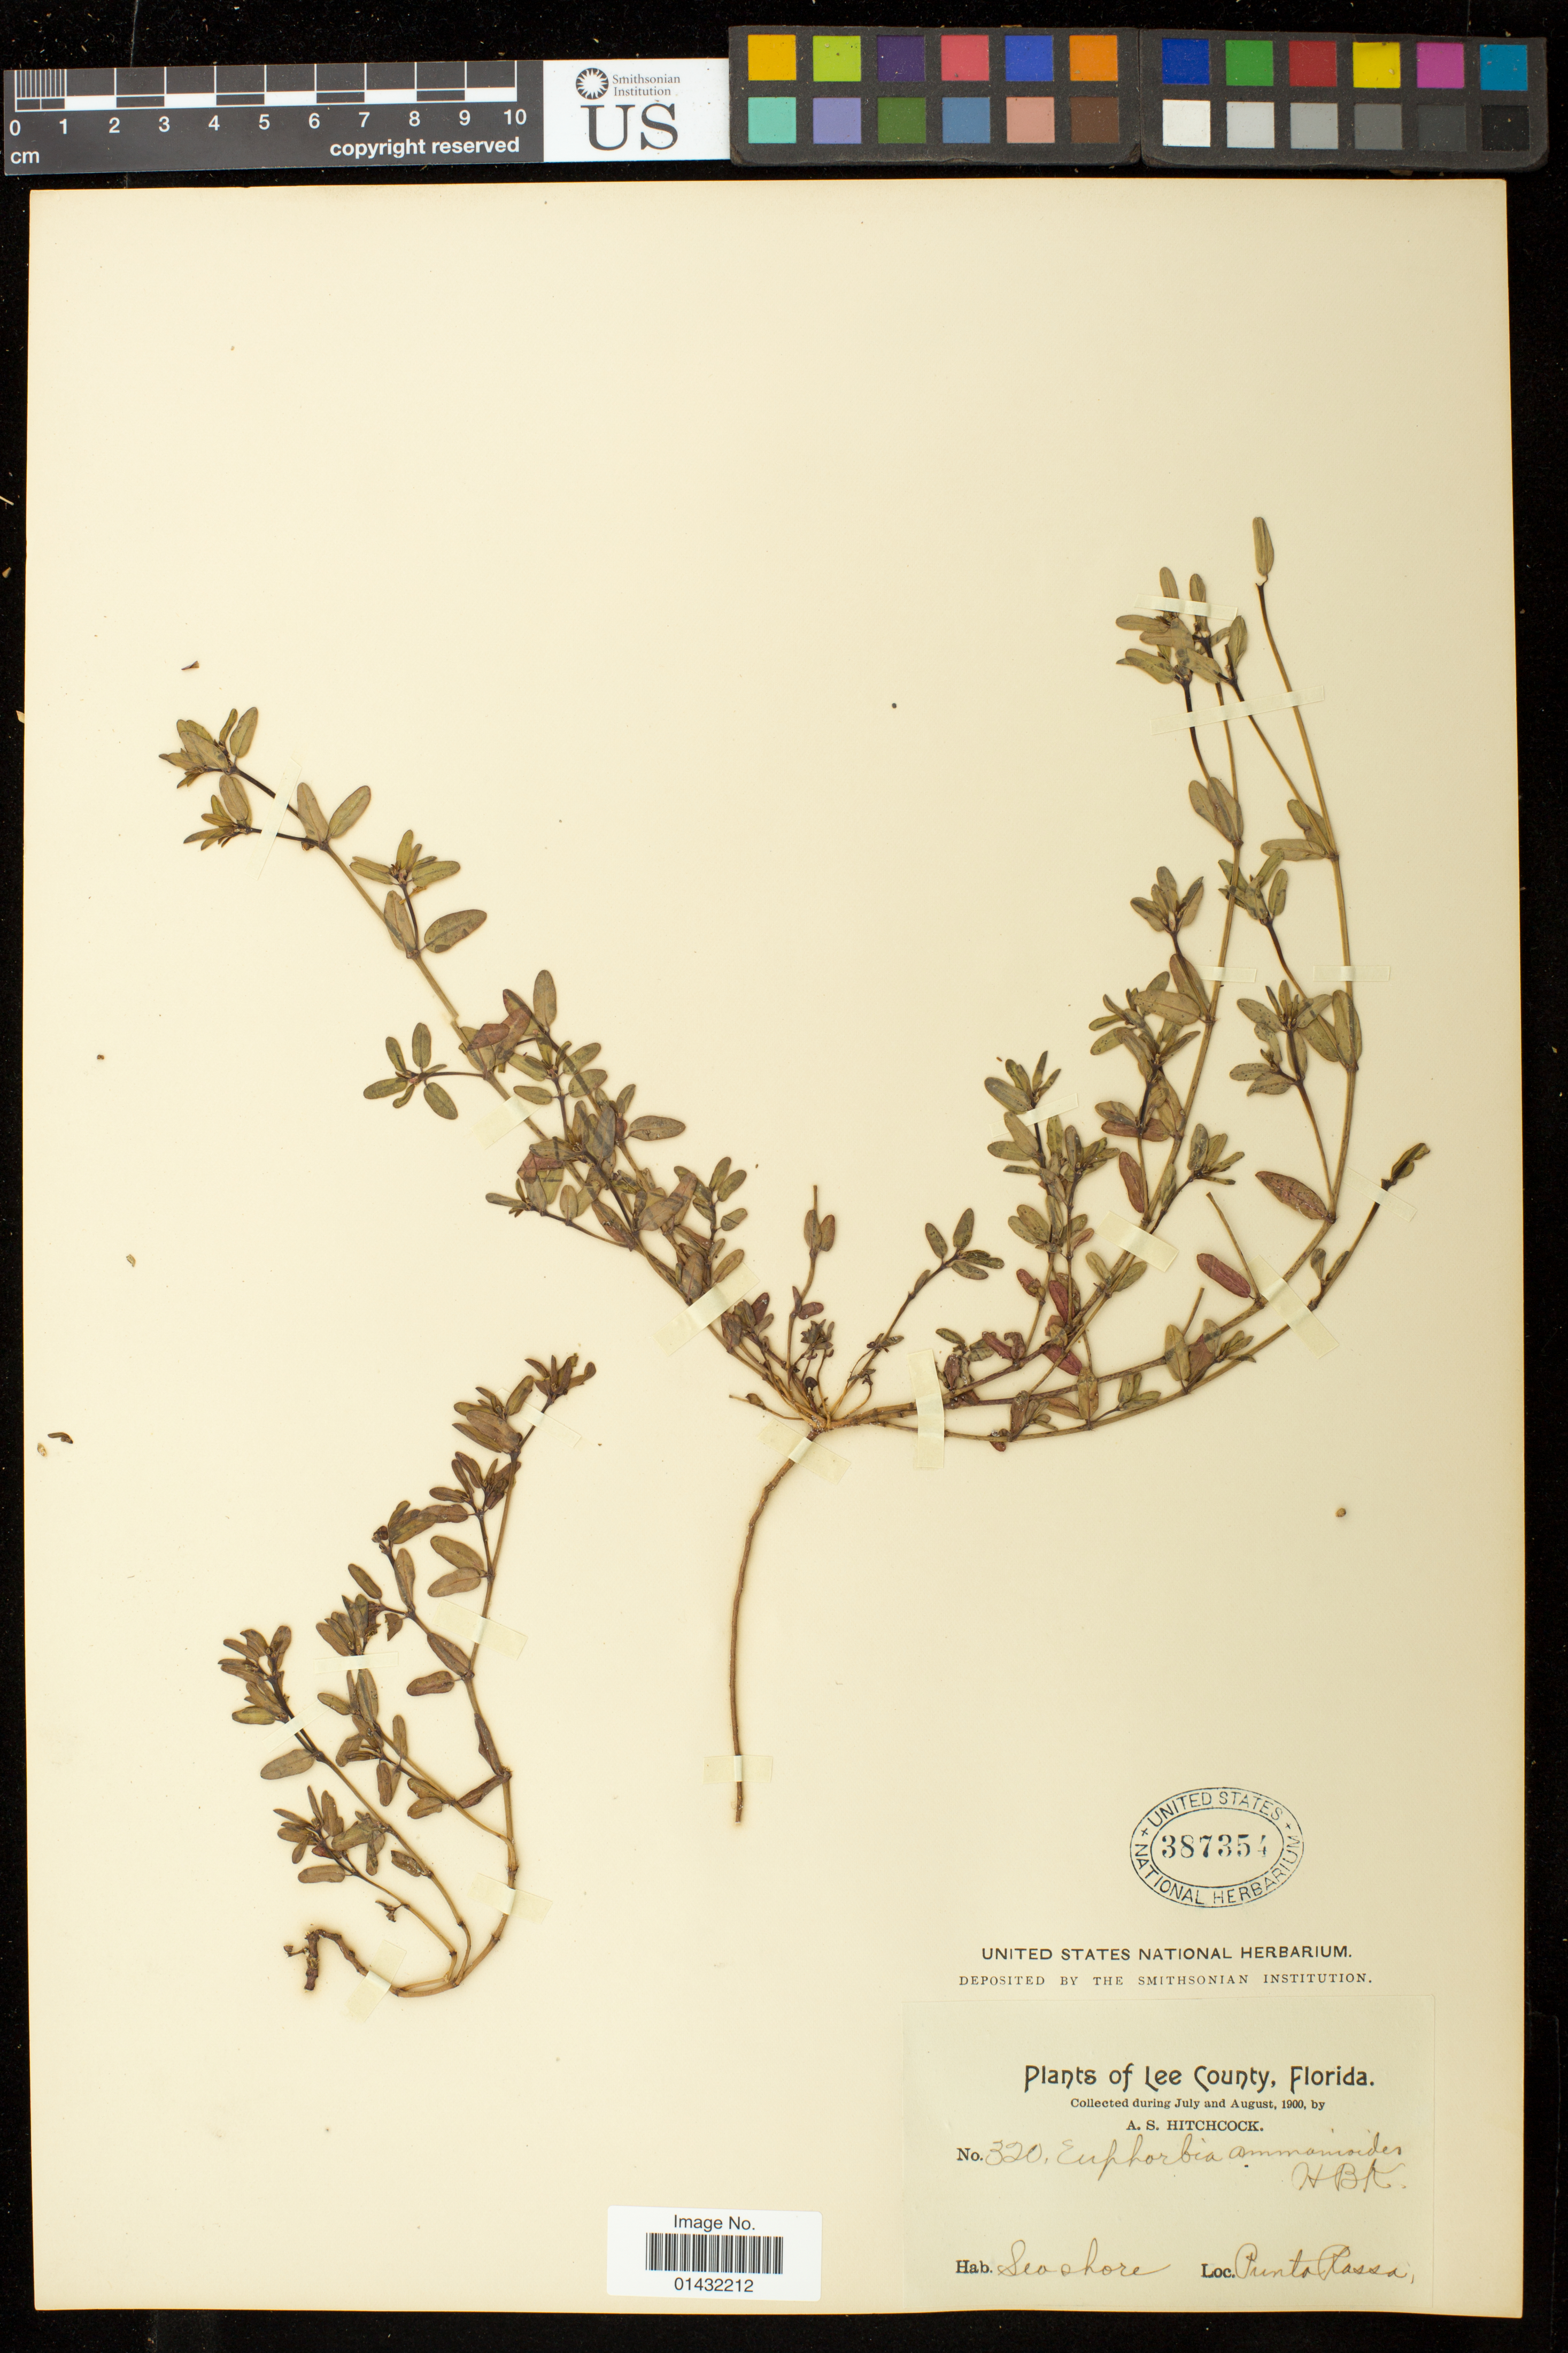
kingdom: Plantae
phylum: Tracheophyta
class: Magnoliopsida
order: Malpighiales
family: Euphorbiaceae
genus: Euphorbia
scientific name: Euphorbia bombensis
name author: Jacq.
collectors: A. S. Hitchcock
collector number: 320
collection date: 1900-07,1900-08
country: United States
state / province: Florida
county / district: Lee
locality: Punta Rassa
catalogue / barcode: US 387354